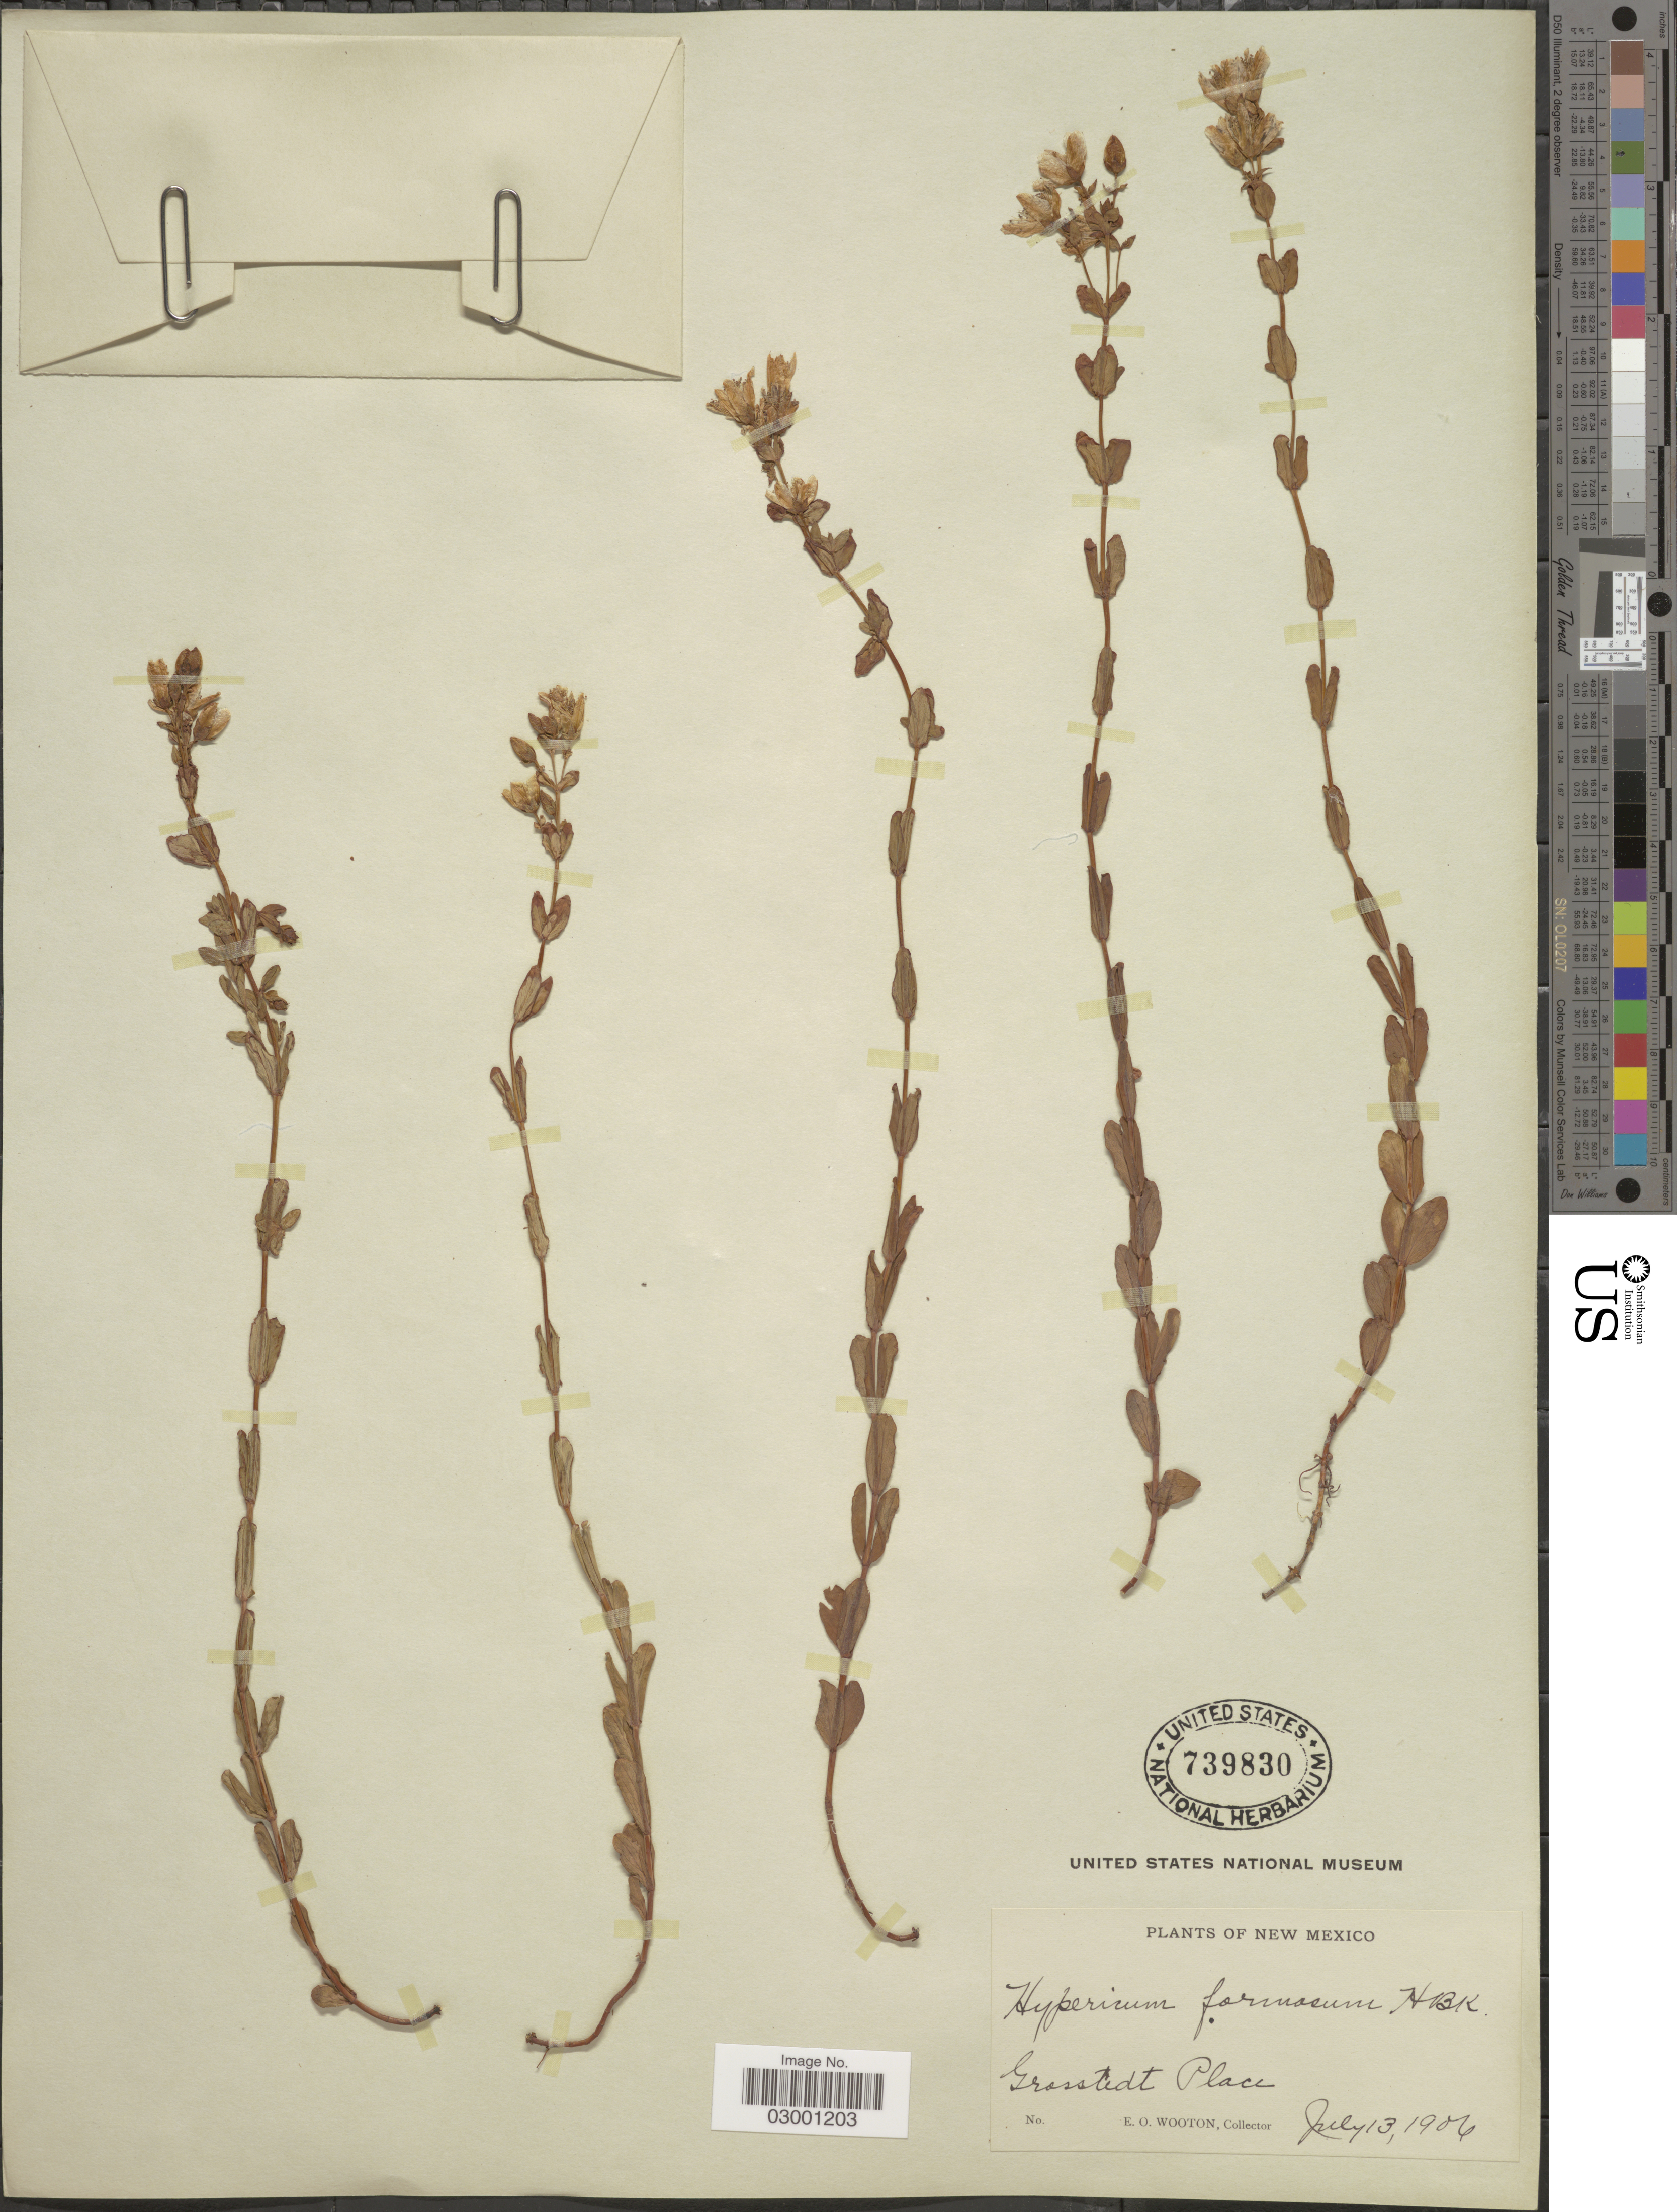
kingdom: Plantae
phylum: Tracheophyta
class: Magnoliopsida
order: Malpighiales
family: Hypericaceae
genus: Hypericum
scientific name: Hypericum formosum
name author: Kunth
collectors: E. O. Wooton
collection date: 1904-07-13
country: United States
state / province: New Mexico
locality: Grosstedt Place.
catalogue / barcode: US 739830